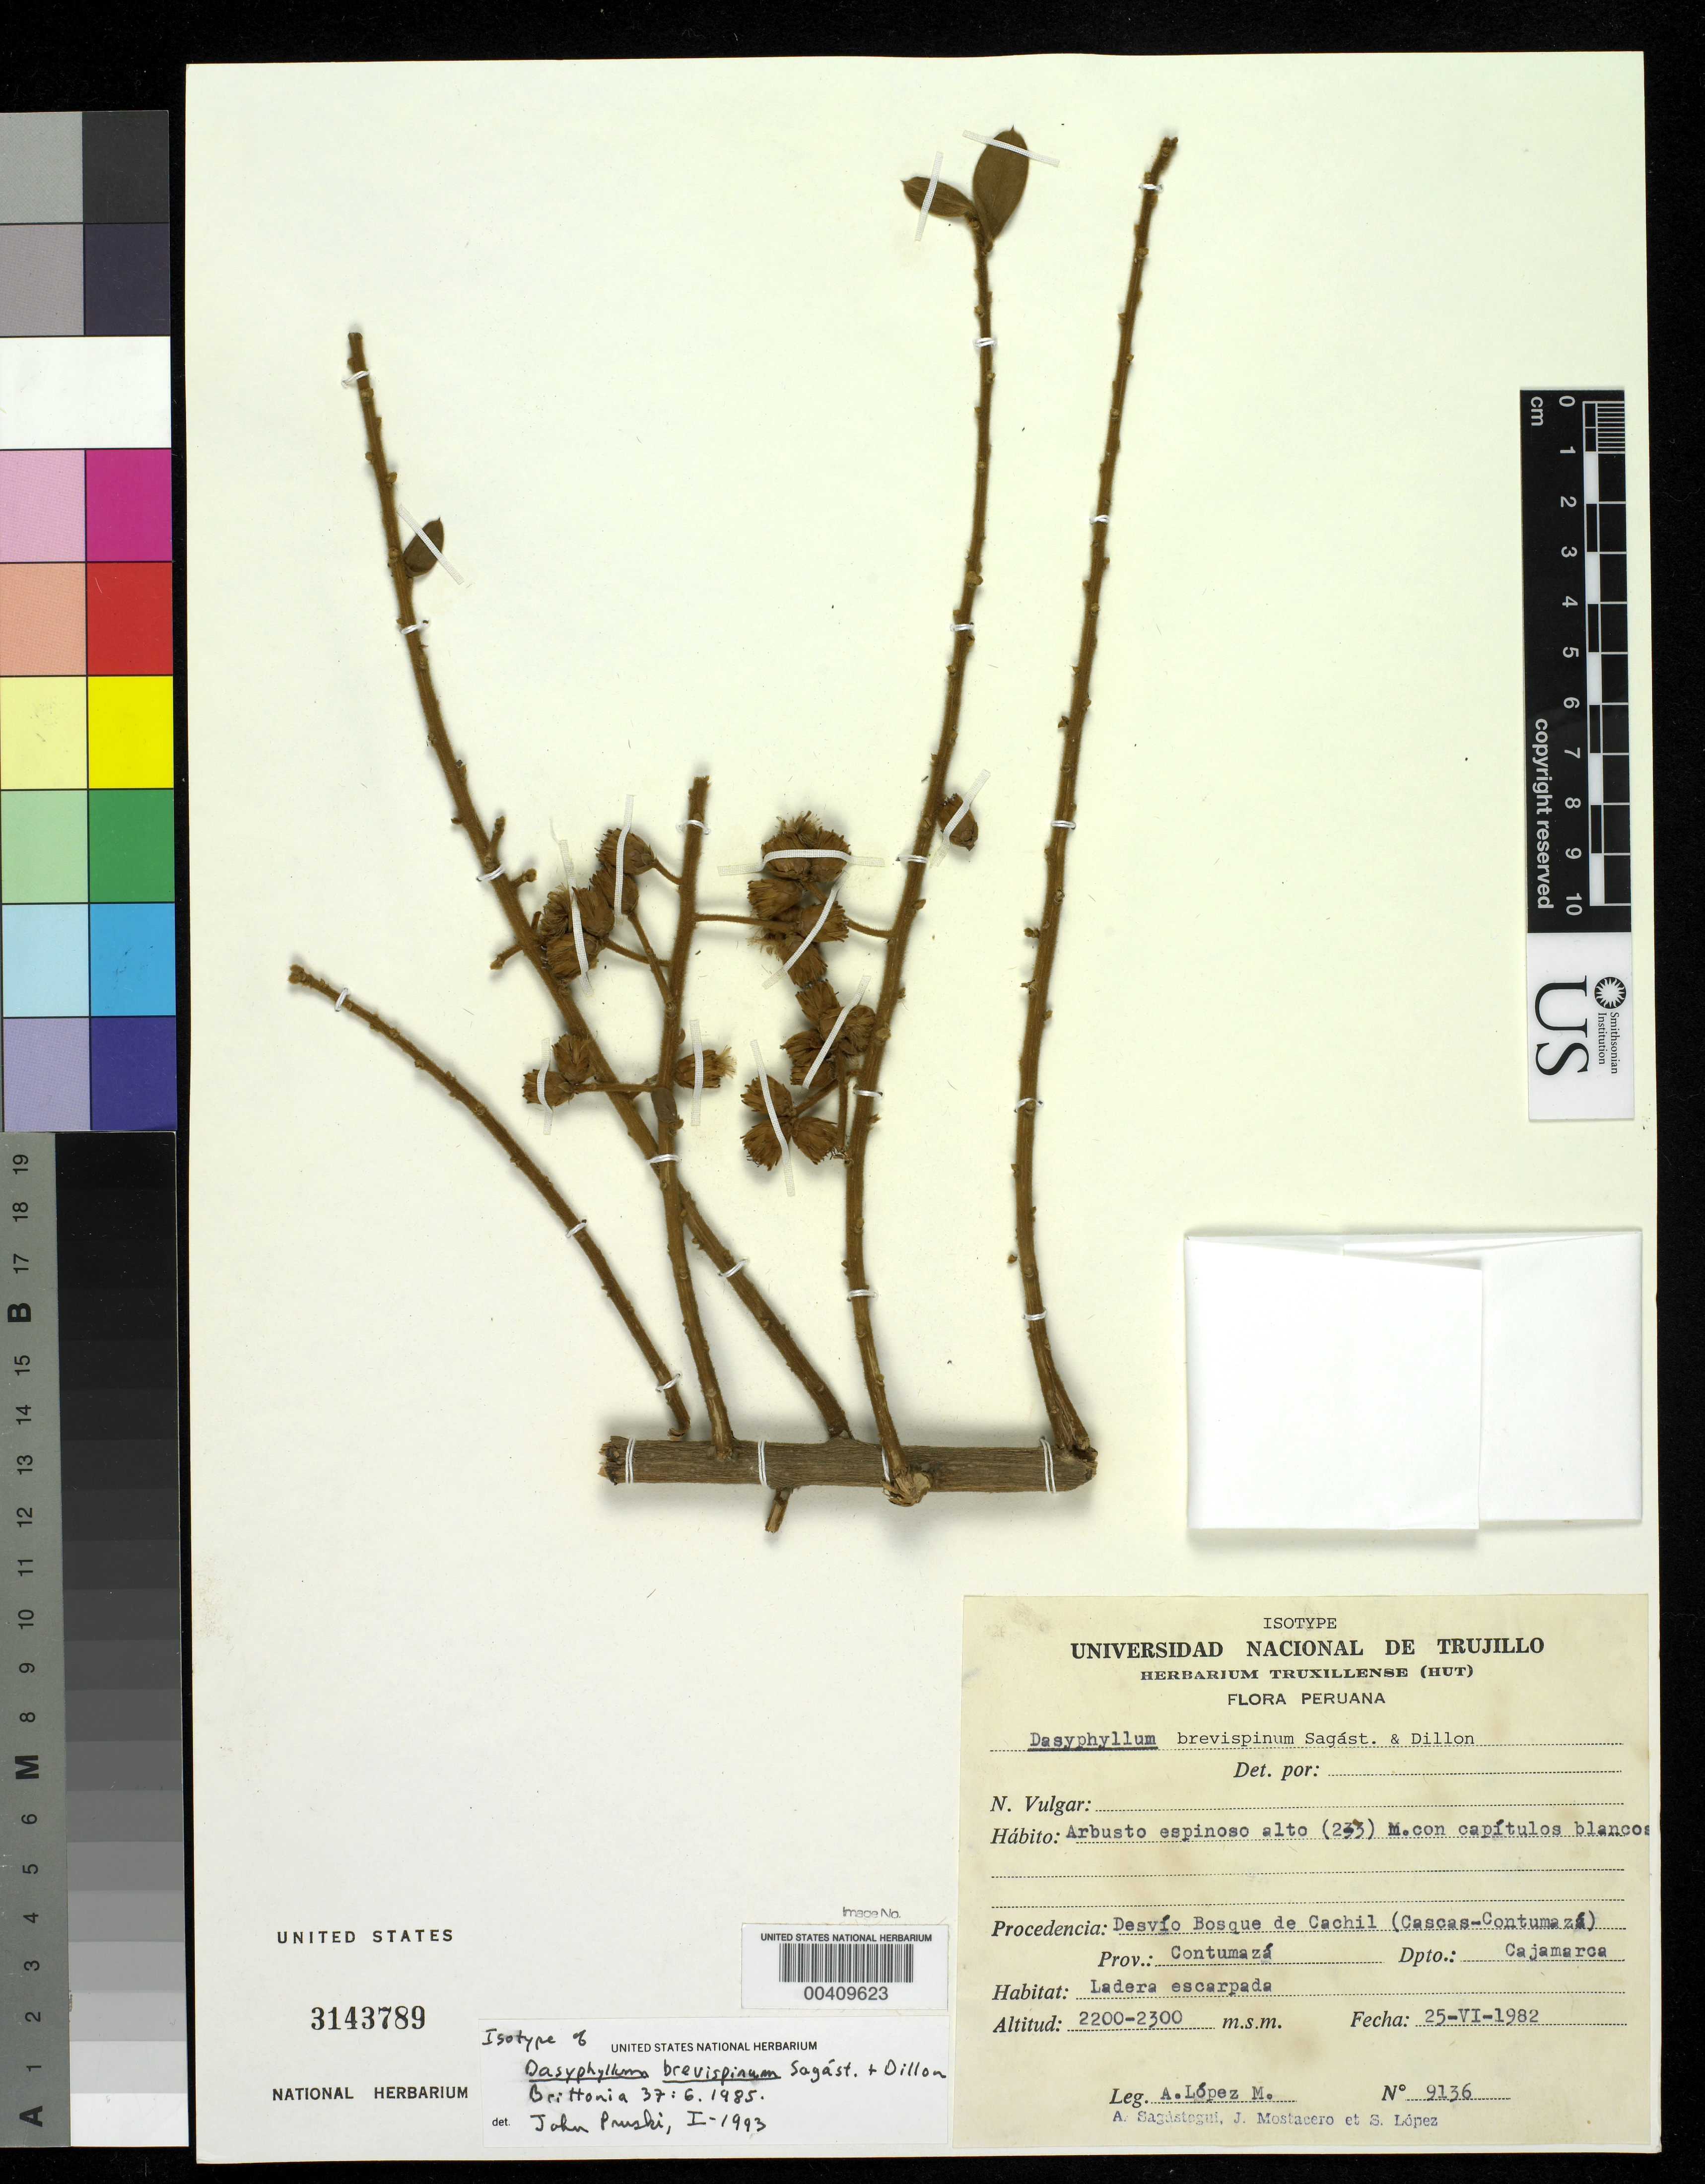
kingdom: Plantae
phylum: Tracheophyta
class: Magnoliopsida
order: Asterales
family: Asteraceae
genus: Dasyphyllum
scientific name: Dasyphyllum brevispinum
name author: Sagást. & M.O. Dillon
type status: Isotype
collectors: A. López M., A. Sagástegui A., J. Mostacero L. & S. Lopez M.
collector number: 9136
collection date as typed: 25 Jun 1982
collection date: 1982-06-25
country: Peru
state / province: Cajamarca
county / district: Contumazá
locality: desvio bosque de Cachil (Cascas - Contumazá)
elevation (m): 2200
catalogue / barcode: US 3143789